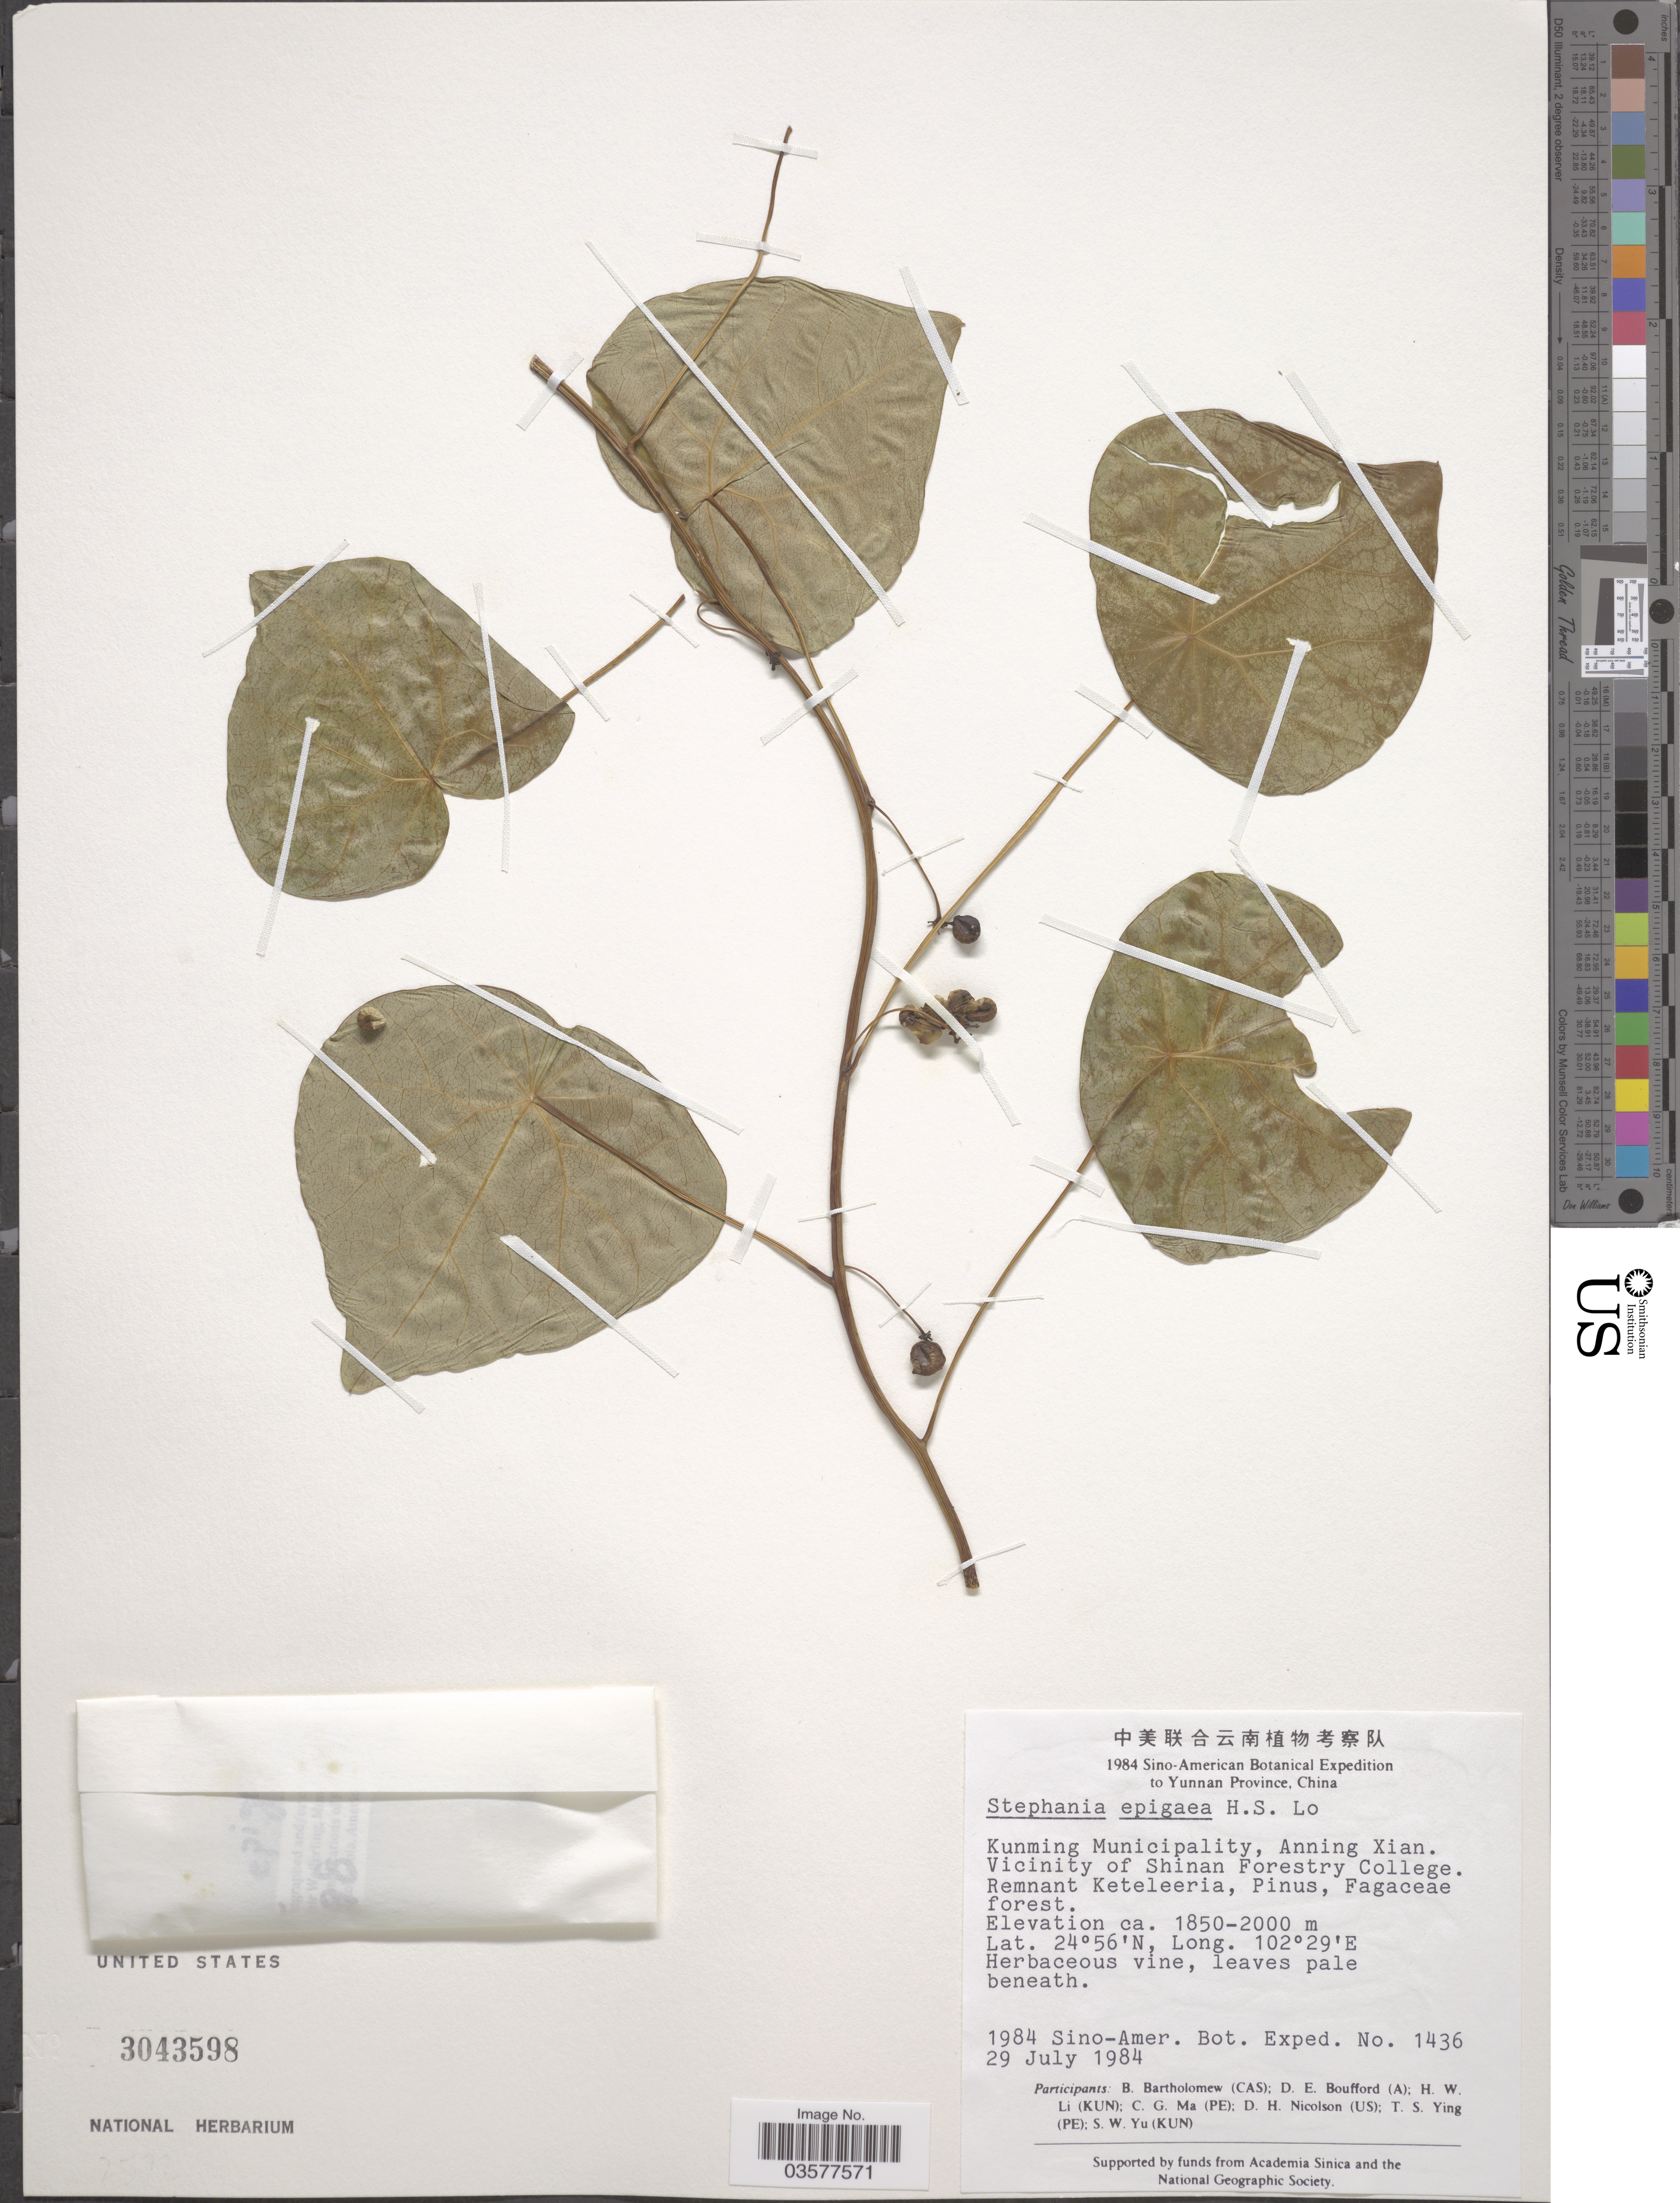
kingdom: Plantae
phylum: Tracheophyta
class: Magnoliopsida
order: Ranunculales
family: Menispermaceae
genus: Stephania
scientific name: Stephania epigaea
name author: H.S. Lo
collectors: Sino-Amer. Bot. Exped. 1984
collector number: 1436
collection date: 1984-07-29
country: China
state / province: Yunnan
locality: Kunming Municipality, Anning Xian. Vicinity of Shinan Forestry College.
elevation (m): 1850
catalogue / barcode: US 3043598